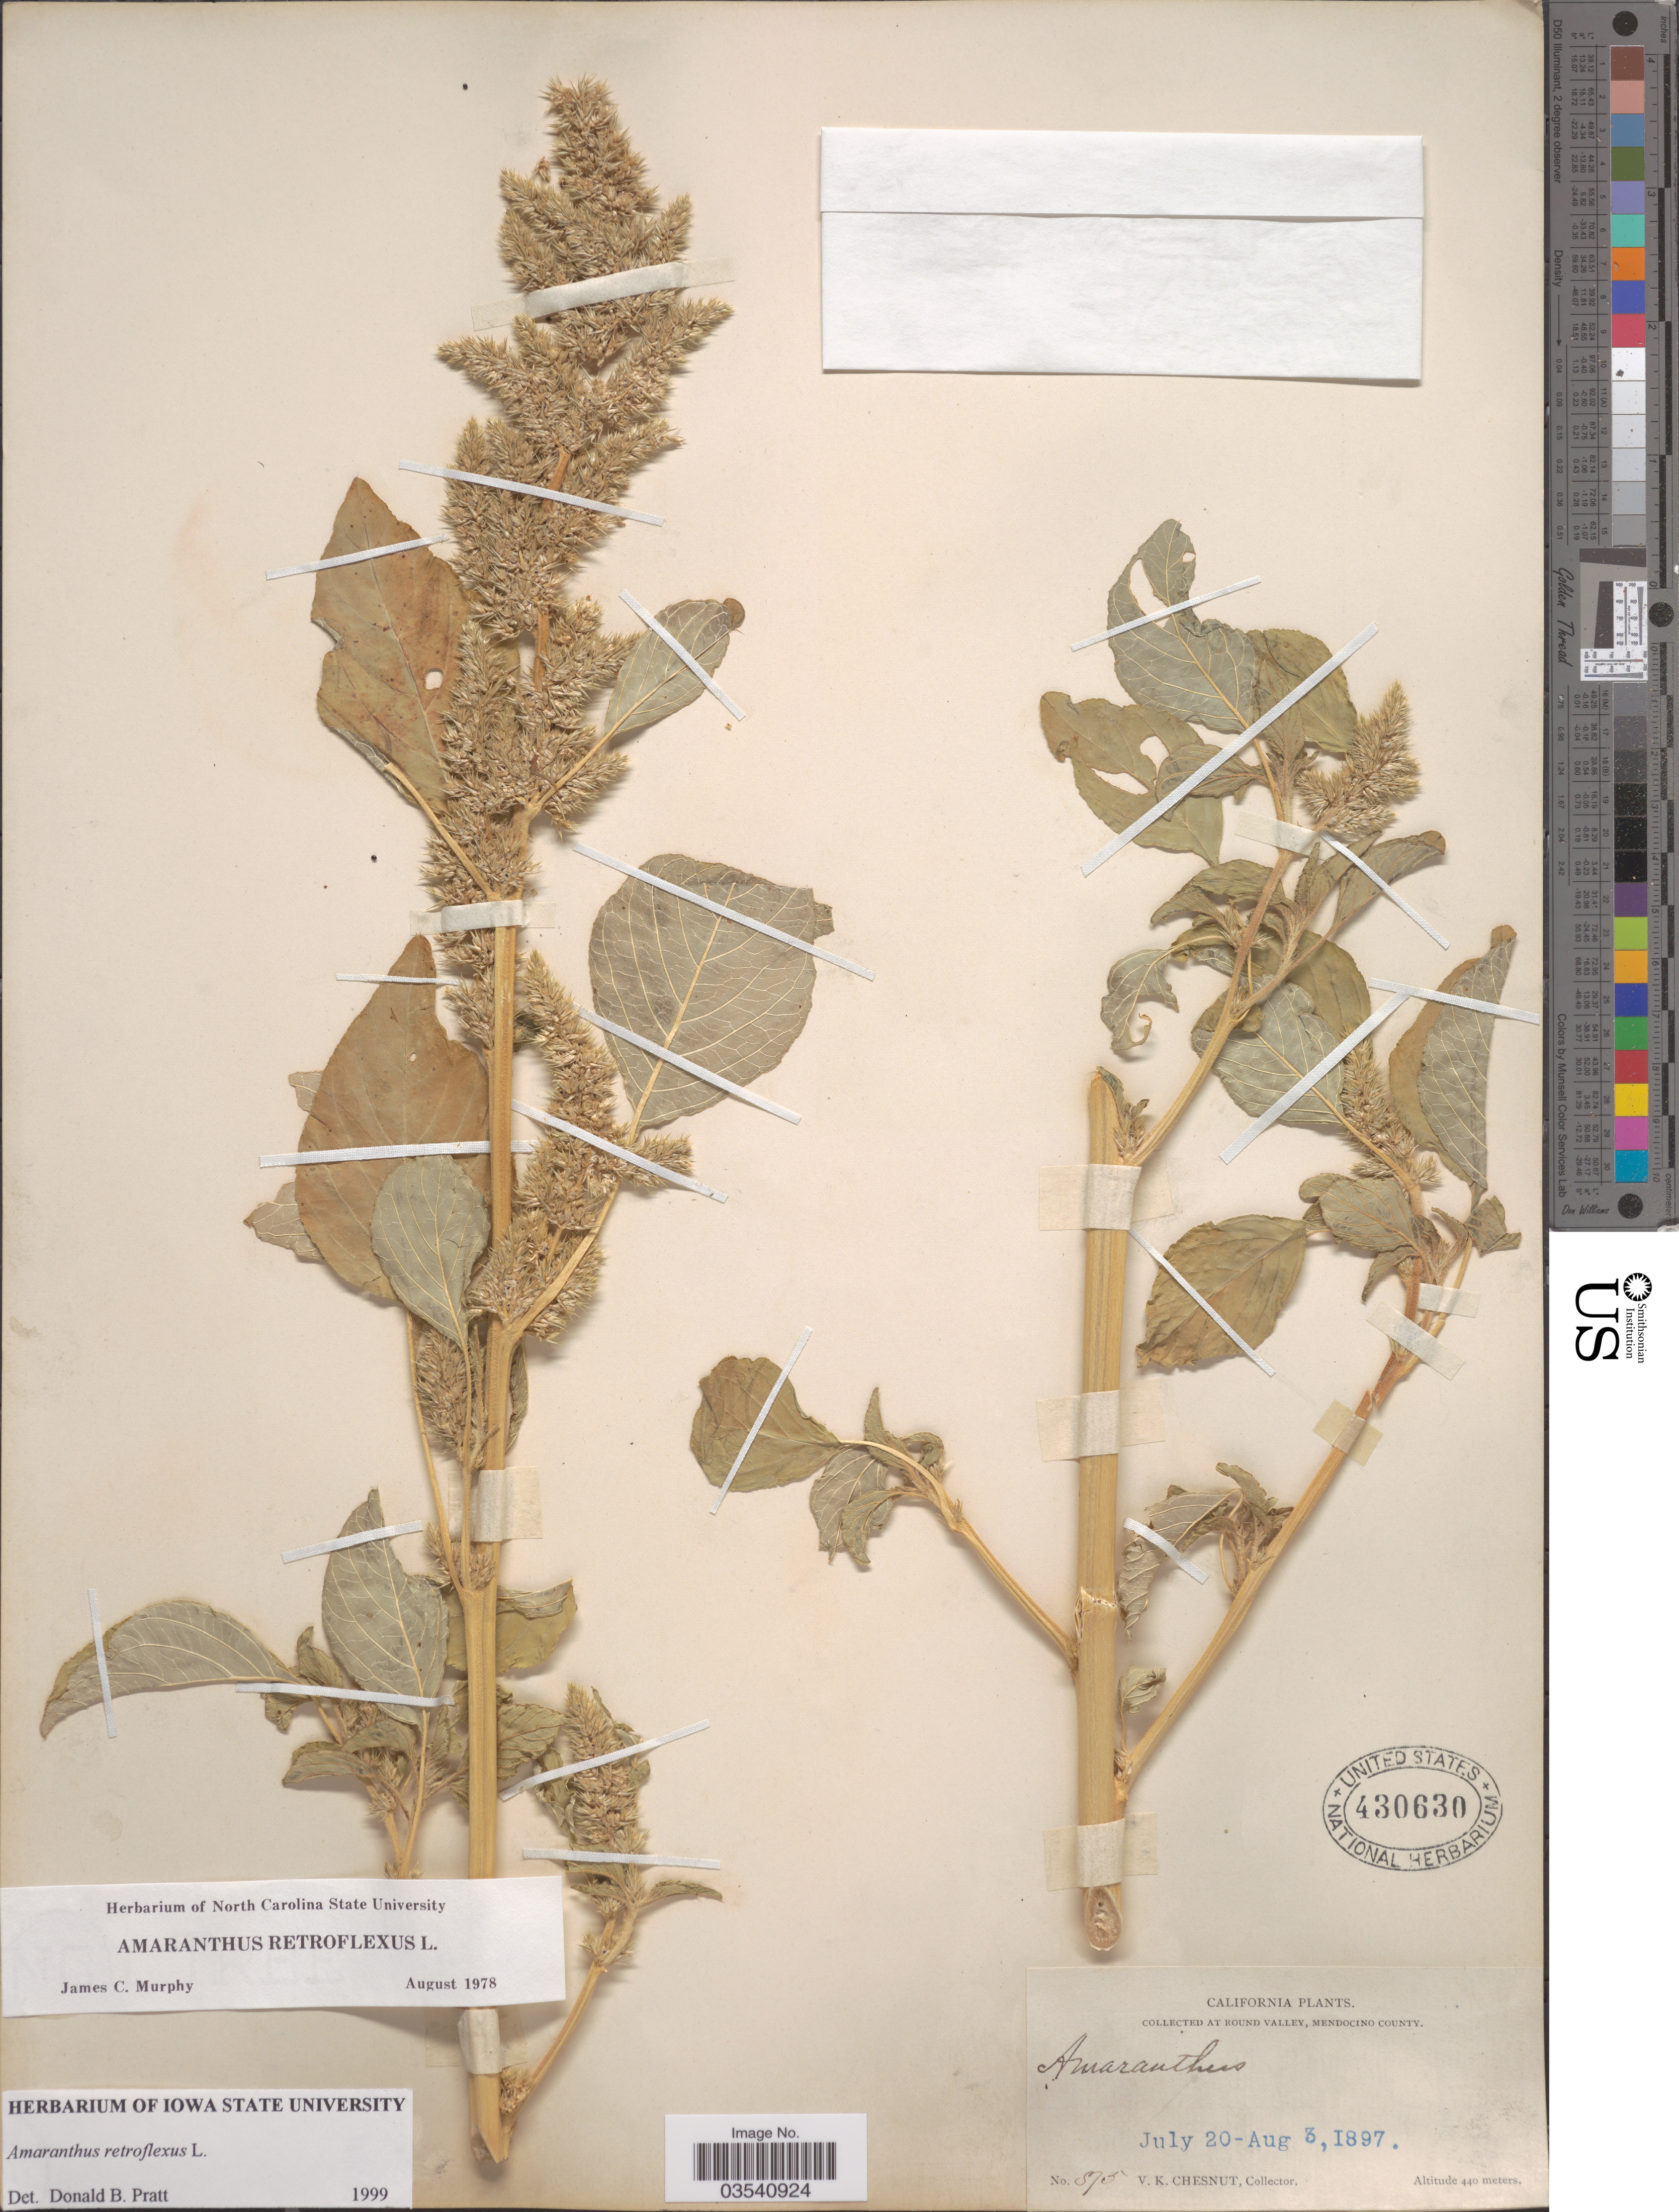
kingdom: Plantae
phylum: Tracheophyta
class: Magnoliopsida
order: Caryophyllales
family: Amaranthaceae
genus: Amaranthus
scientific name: Amaranthus retroflexus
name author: L.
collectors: V. Chesnut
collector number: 875*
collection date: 1897-07-20/1897-08-03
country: United States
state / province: California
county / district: Mendocino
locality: At Round Valley, Mendocino County.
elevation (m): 440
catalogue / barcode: US 430630